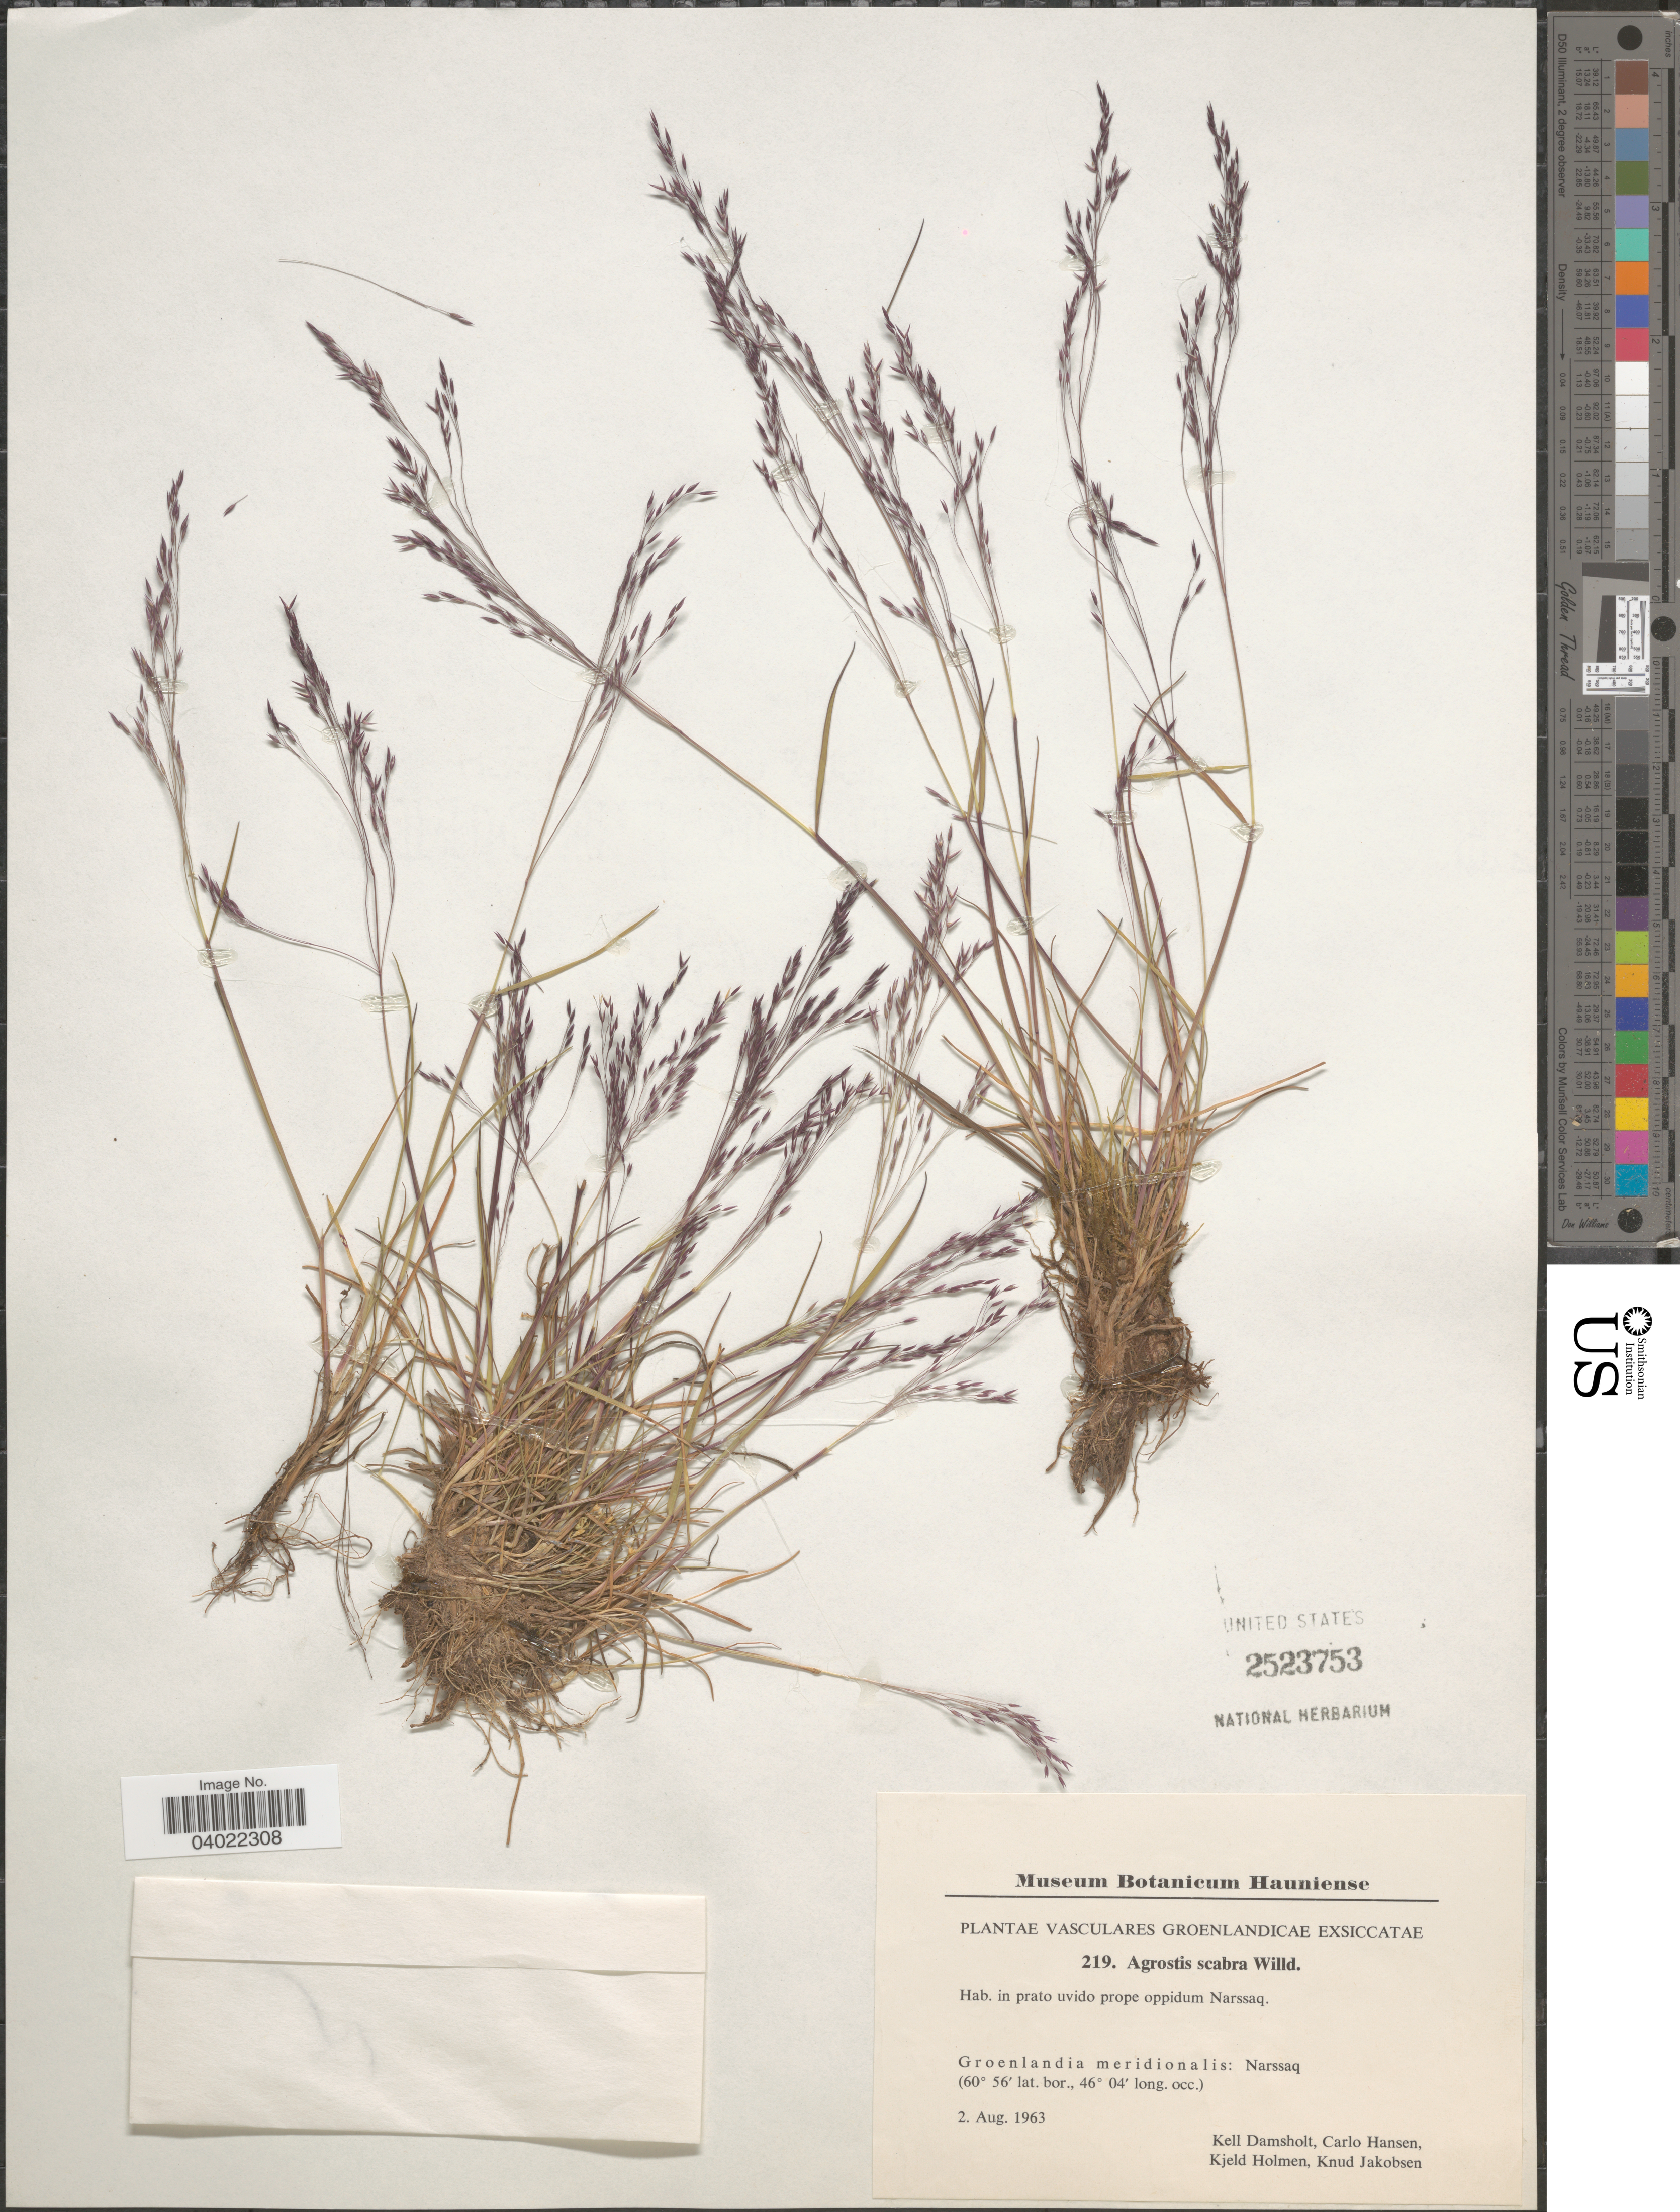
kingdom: Plantae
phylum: Tracheophyta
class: Liliopsida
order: Poales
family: Poaceae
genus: Agrostis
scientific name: Agrostis scabra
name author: Willd.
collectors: K. Damsholt, C. Hansen, K. Holmen & K. Jakobsen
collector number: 219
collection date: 1963-08-02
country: Greenland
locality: Groenlandia meridionalis: Narssaq.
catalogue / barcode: US 2523753